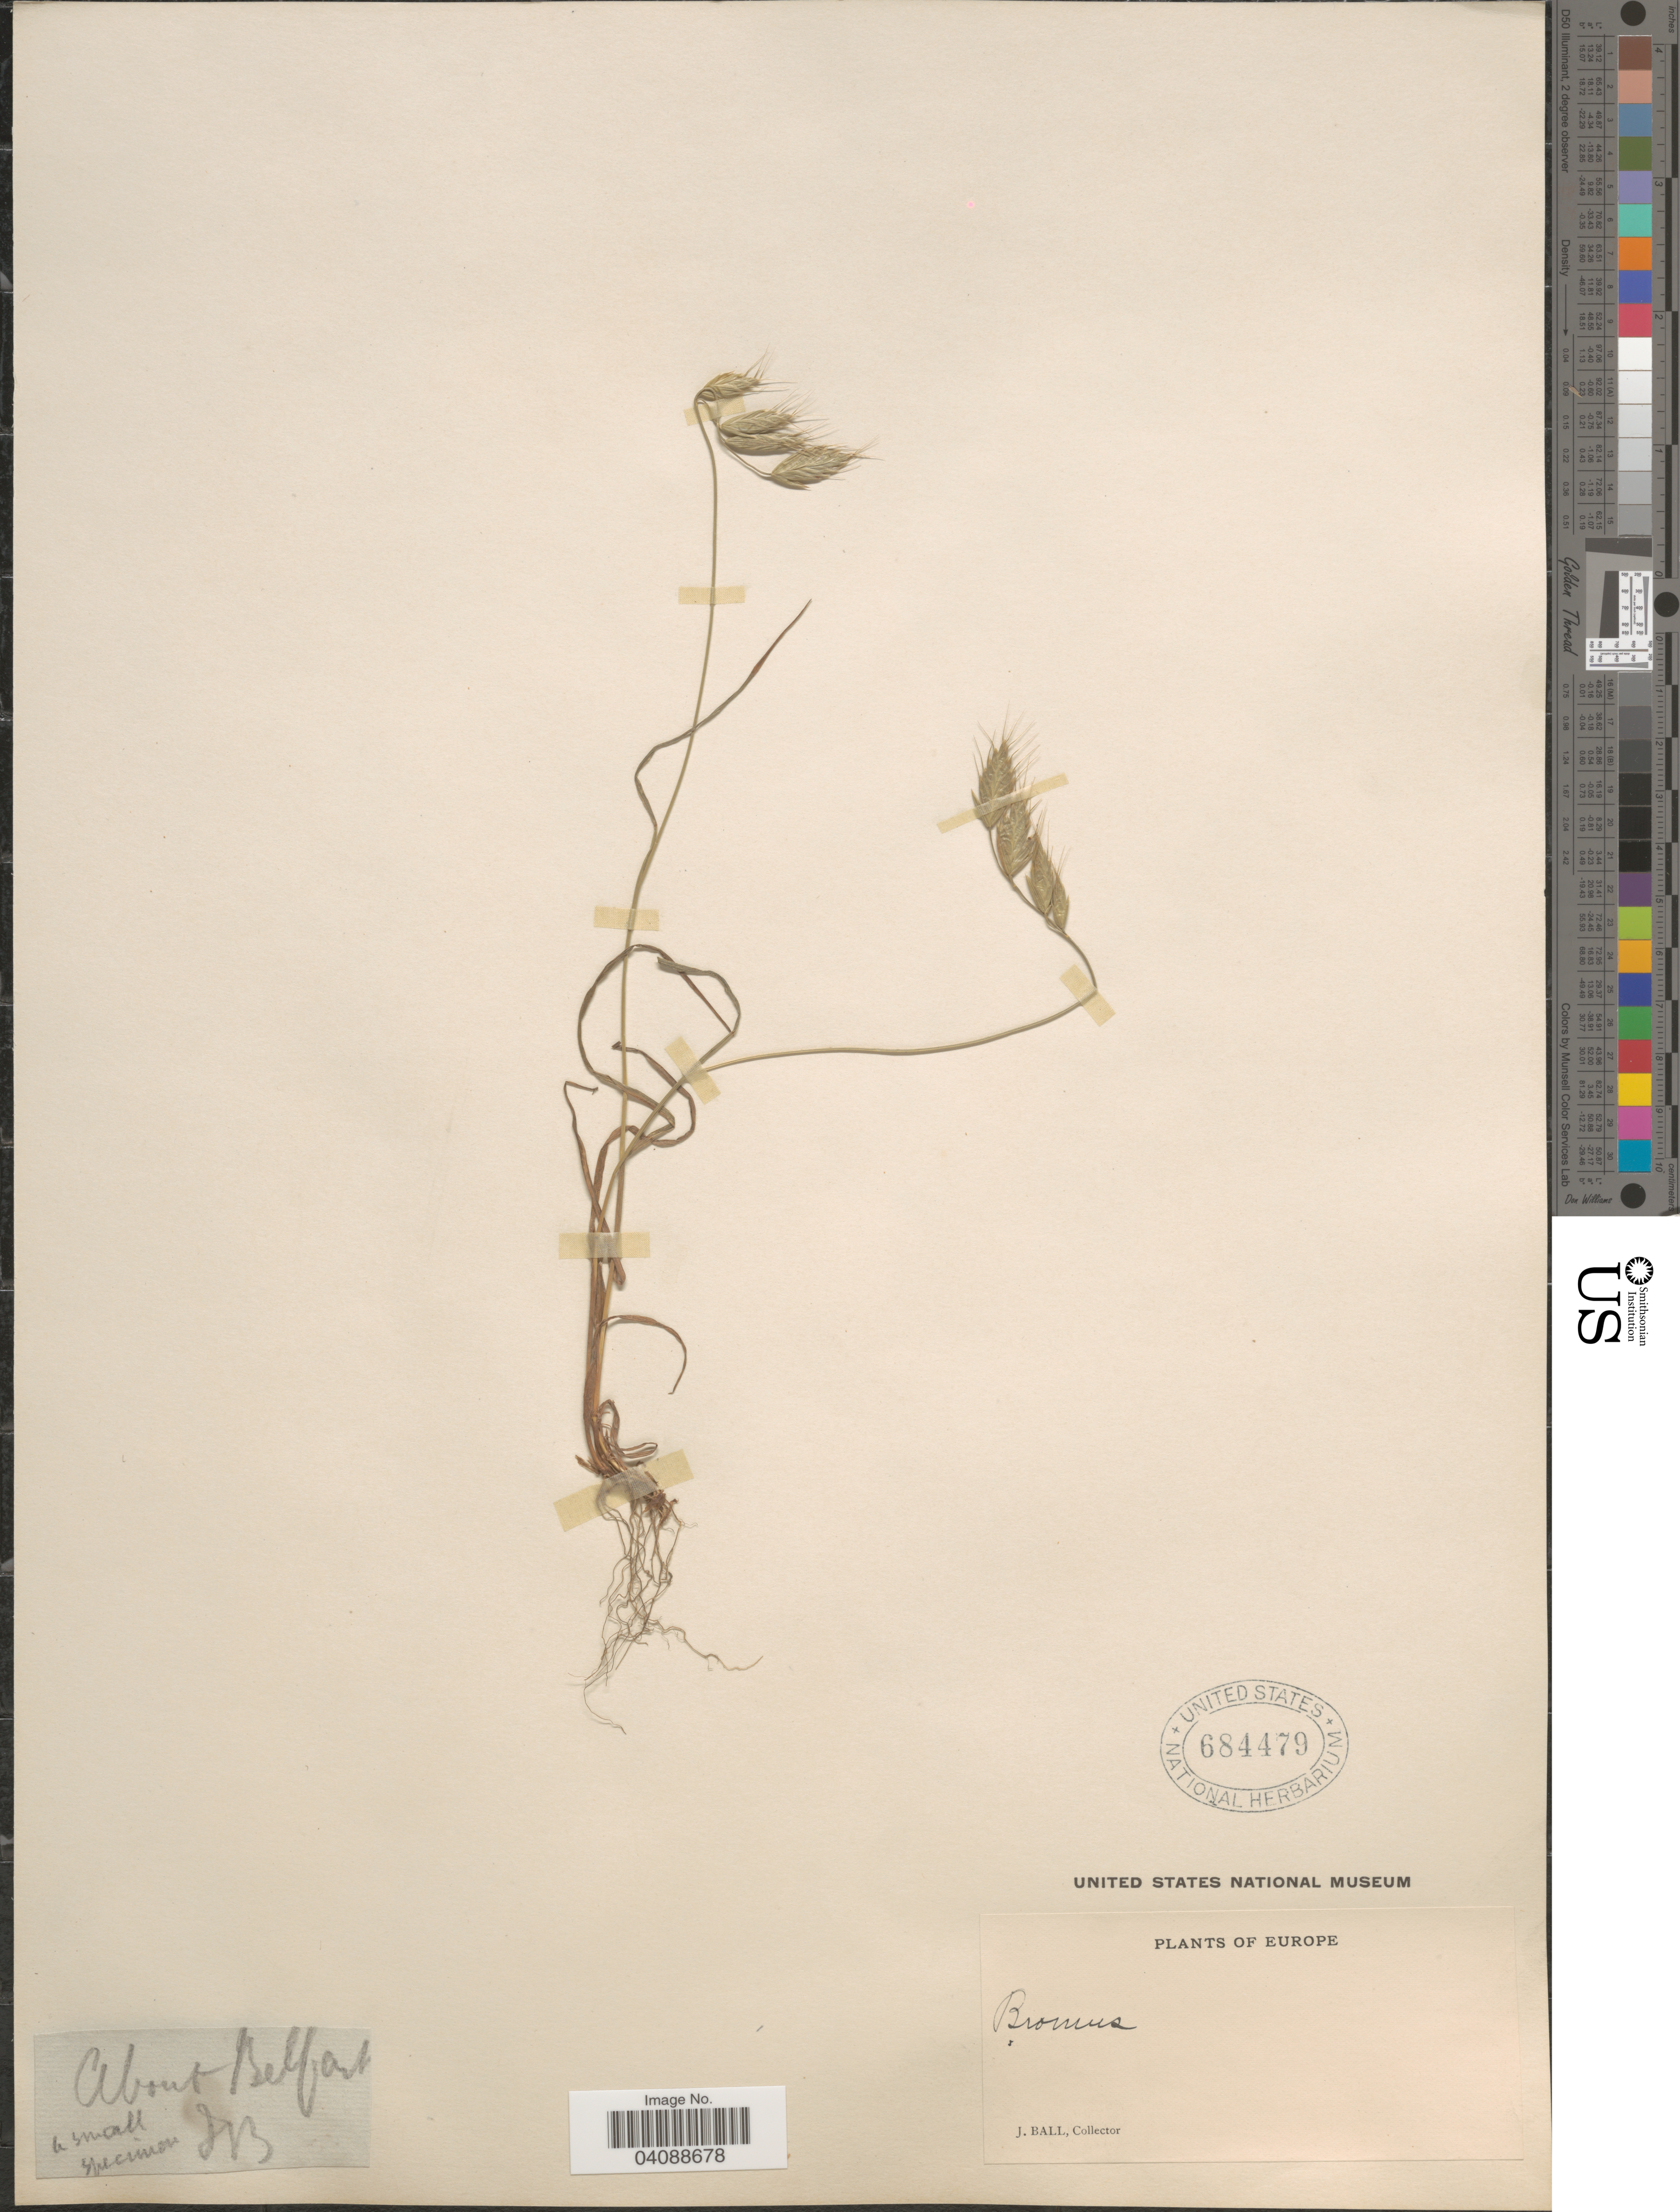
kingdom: Plantae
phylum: Tracheophyta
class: Liliopsida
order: Poales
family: Poaceae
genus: Bromus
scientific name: Bromus sp.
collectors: J. Ball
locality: About Belfort. Europe.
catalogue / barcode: US 684479